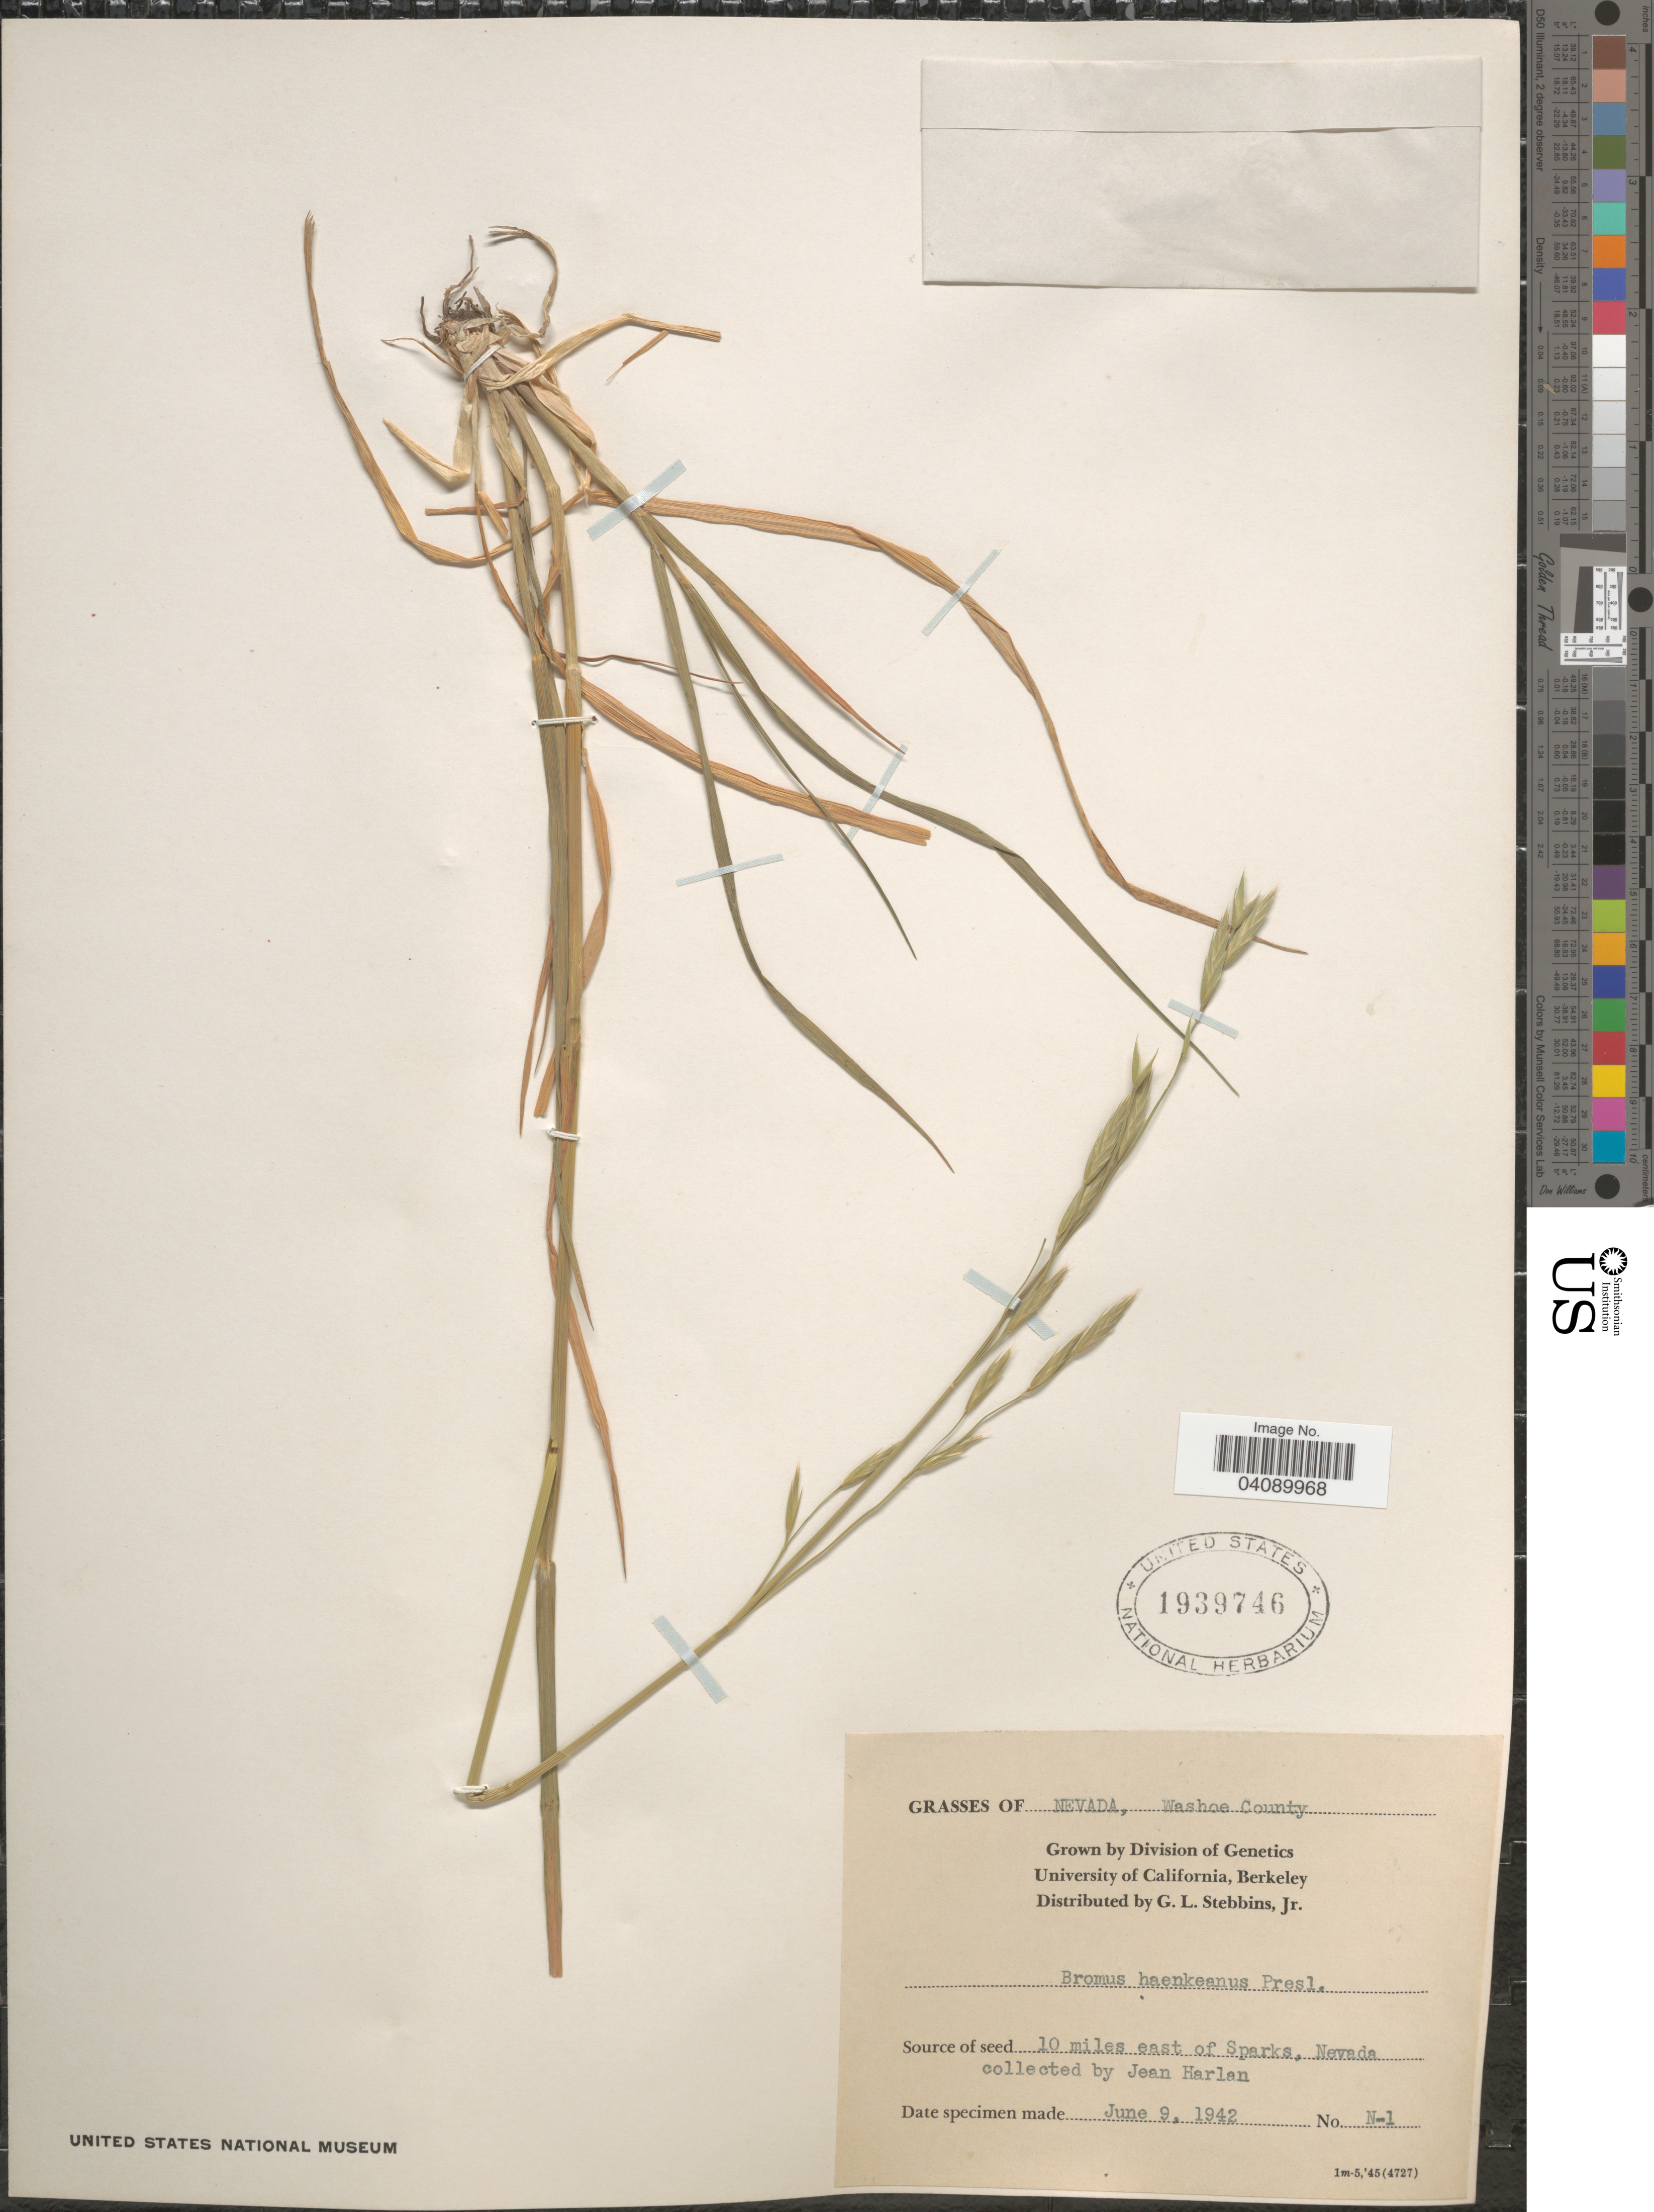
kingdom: Plantae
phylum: Tracheophyta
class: Liliopsida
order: Poales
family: Poaceae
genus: Bromus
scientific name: Bromus sp.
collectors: G. L. Stebbins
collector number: N-1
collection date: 1942-06-09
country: United States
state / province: California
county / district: Alameda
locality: Grown by Division of Genetics. University of California, Berkeley.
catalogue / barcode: US 1939746